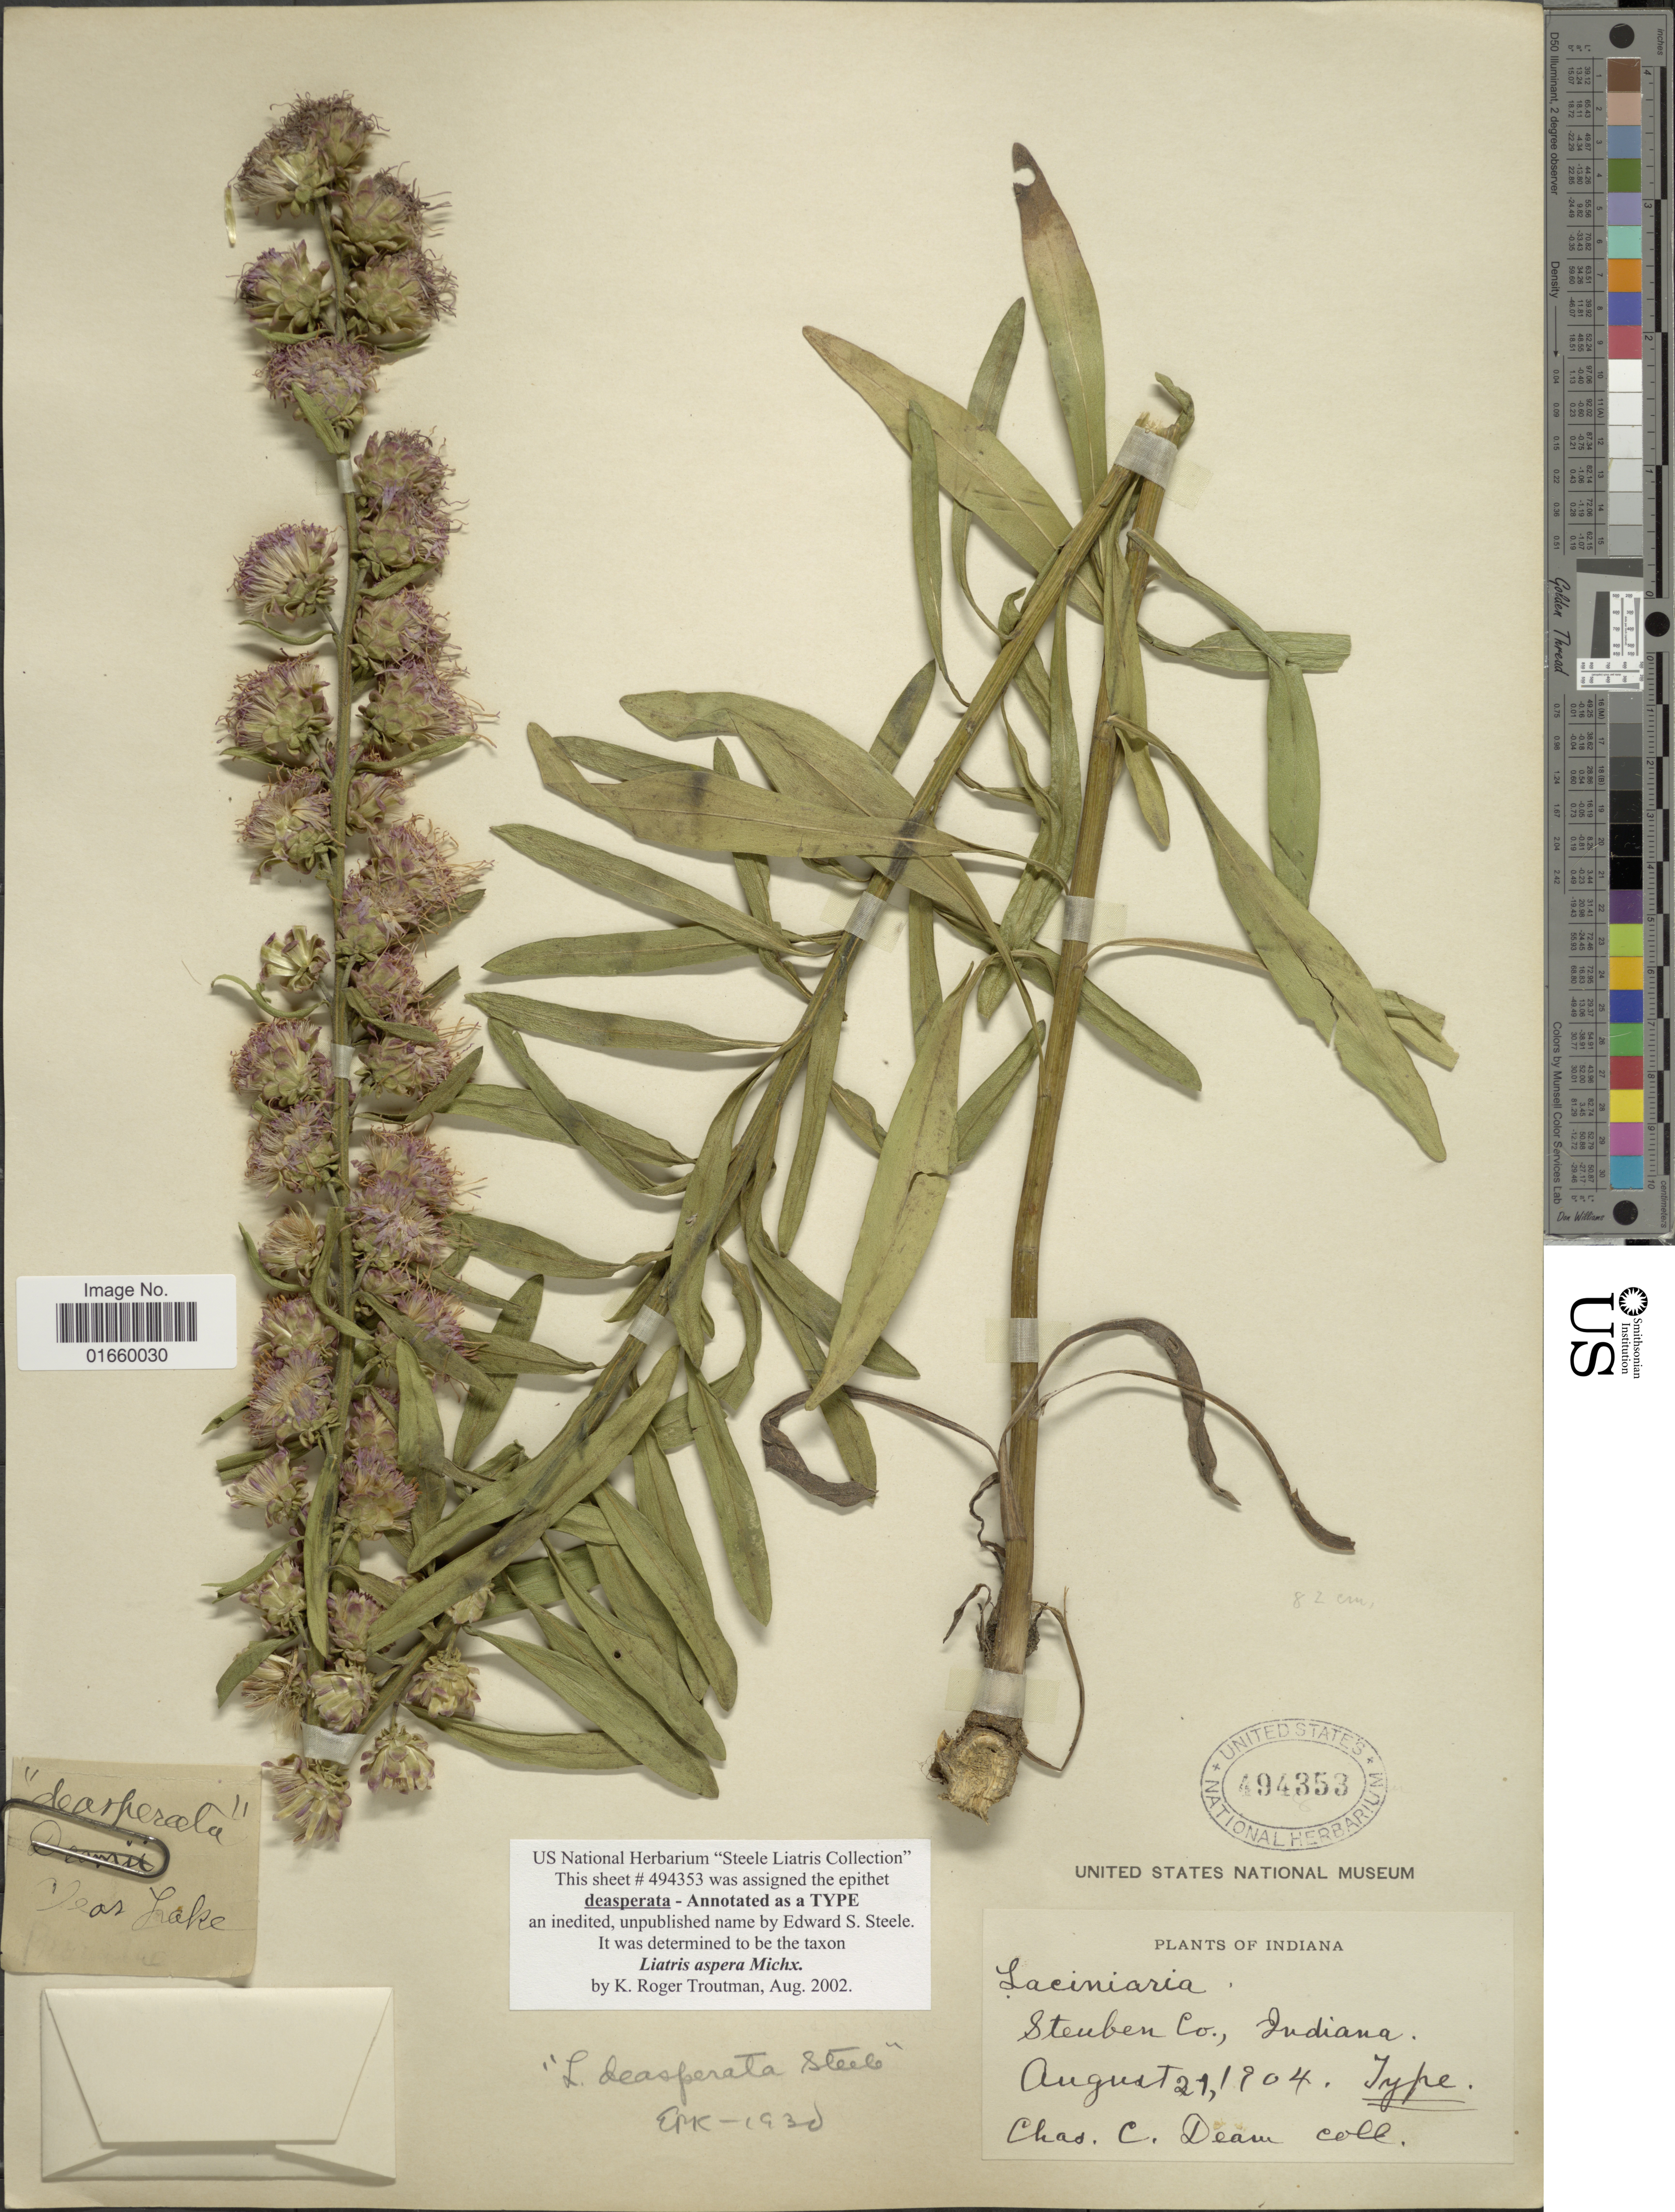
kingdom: Plantae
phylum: Tracheophyta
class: Magnoliopsida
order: Asterales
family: Asteraceae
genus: Liatris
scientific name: Liatris aspera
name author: Michx.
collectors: C. C. Deam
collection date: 1904-08-21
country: United States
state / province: Indiana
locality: Steuben Co., Indiana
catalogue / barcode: US 494353